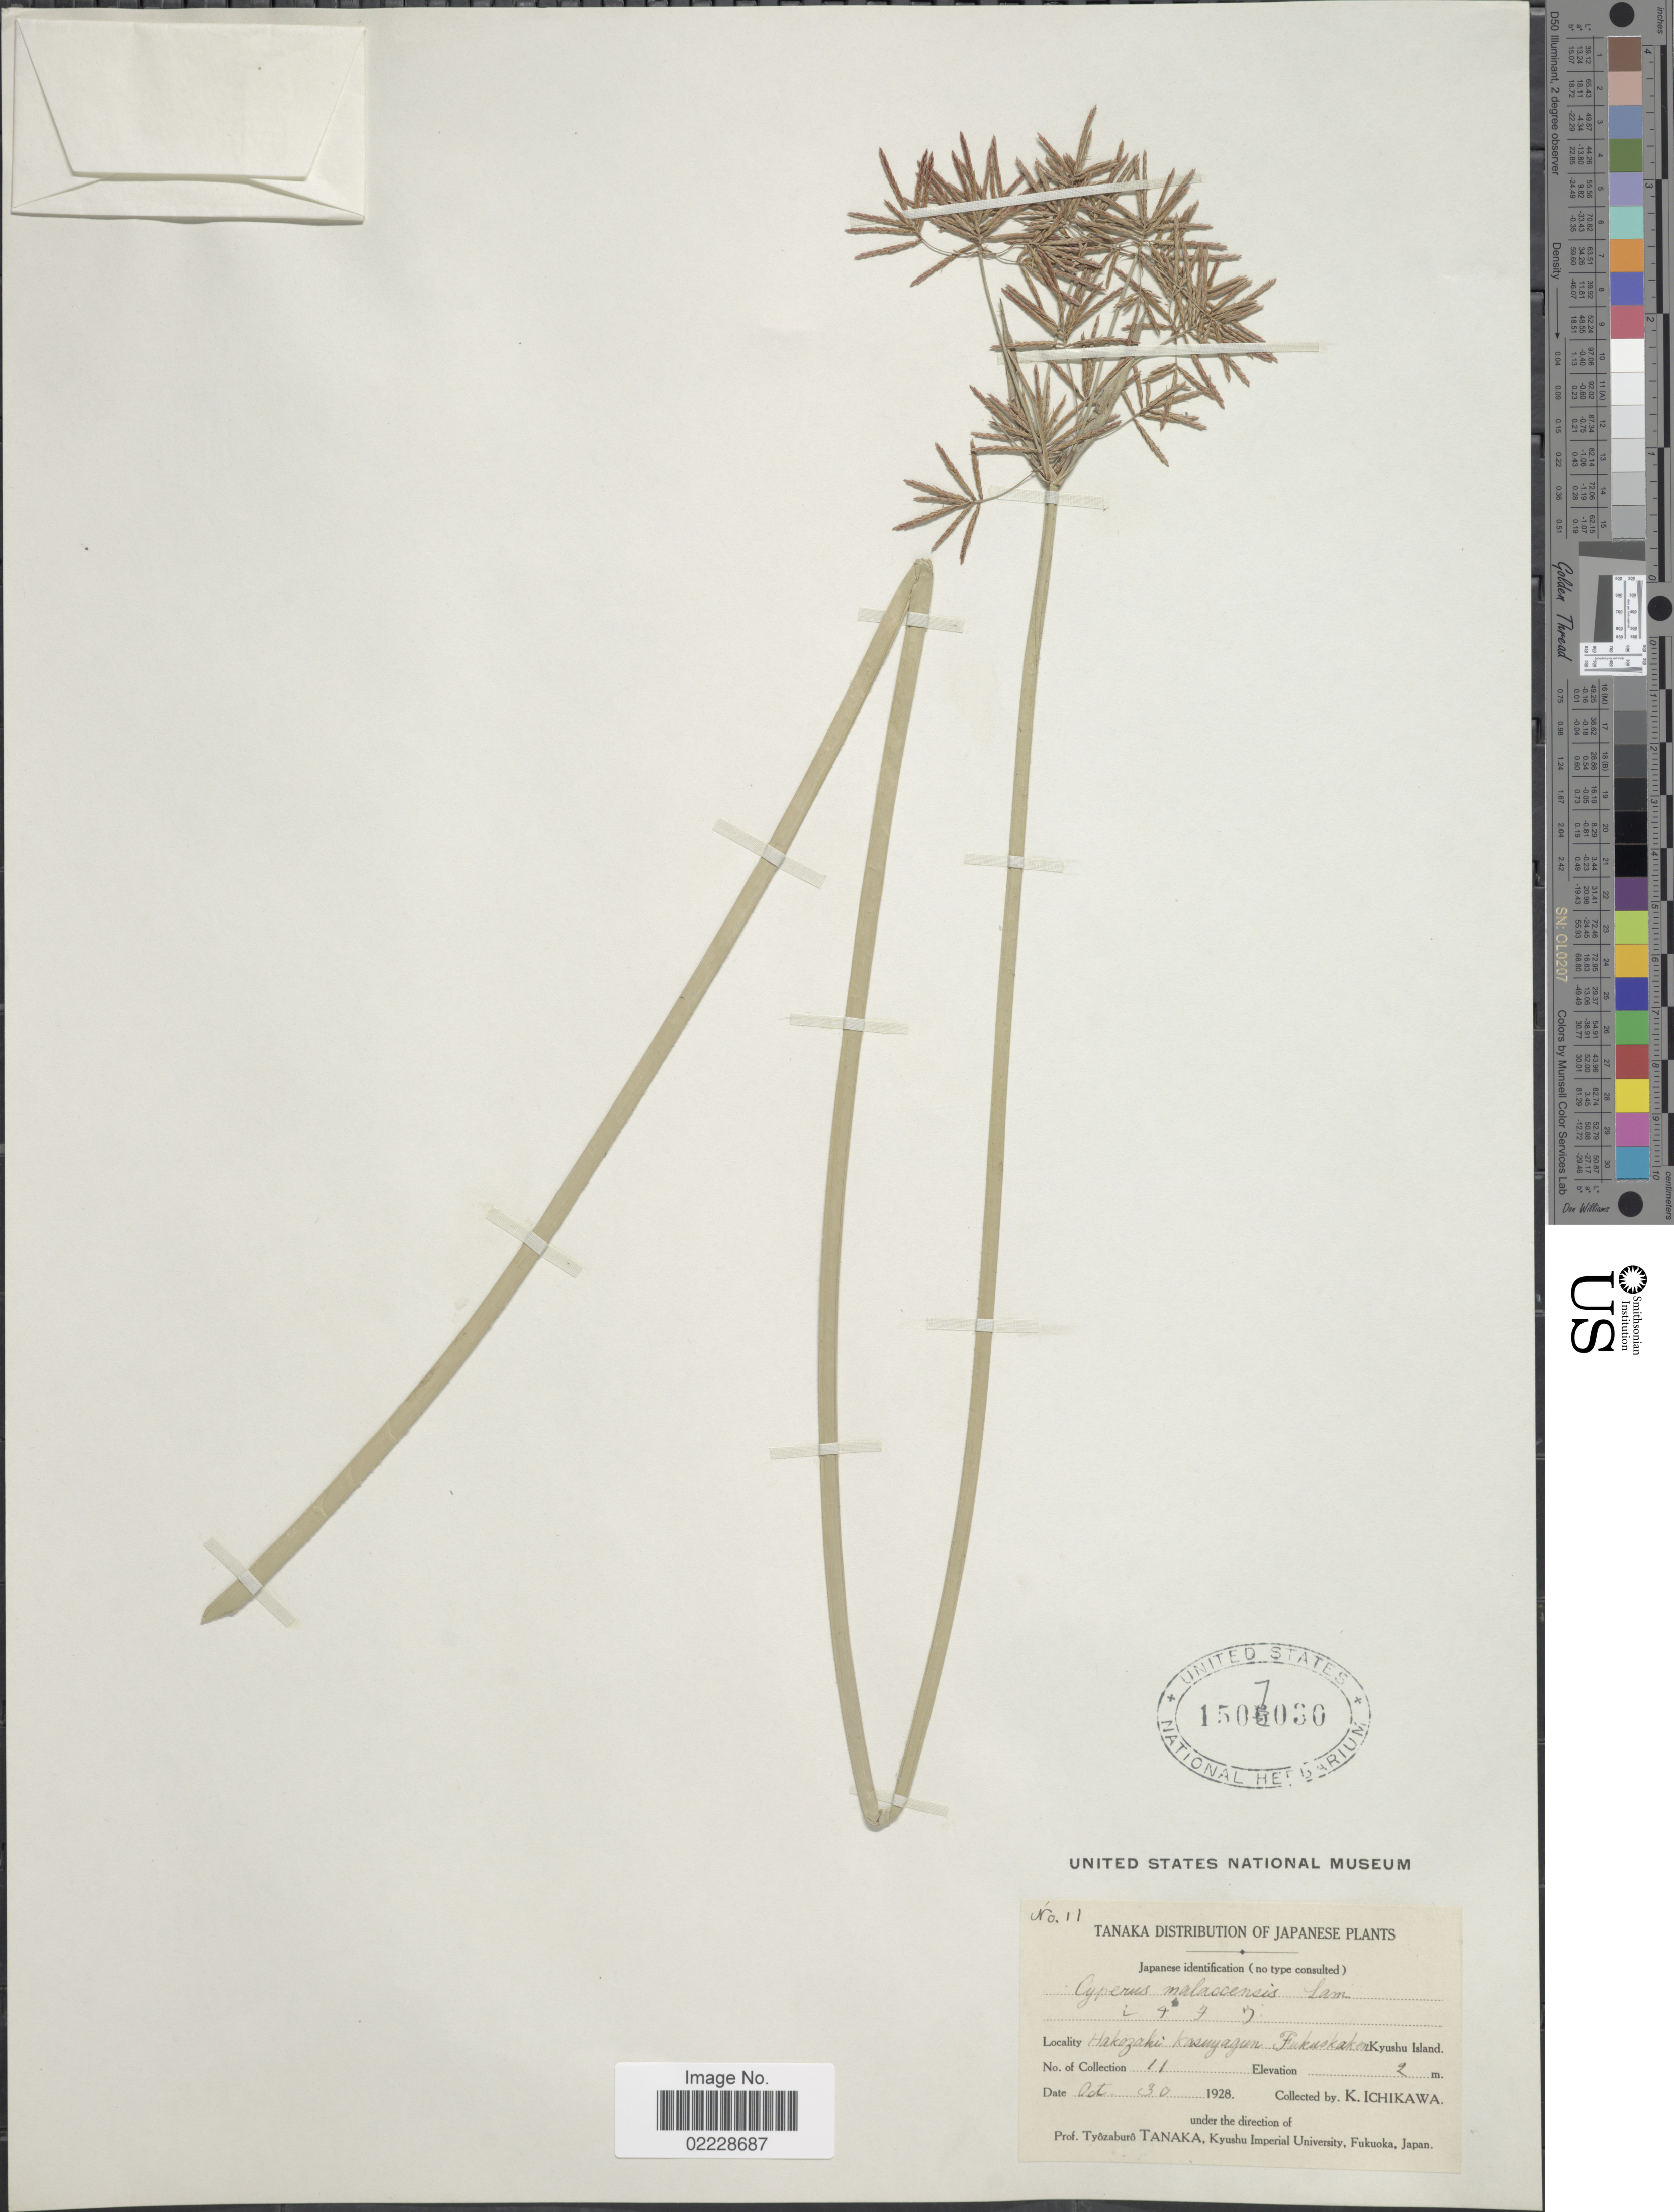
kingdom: Plantae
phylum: Tracheophyta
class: Liliopsida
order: Poales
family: Cyperaceae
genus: Cyperus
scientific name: Cyperus malaccensis subsp. monophyllus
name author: (Vahl) T. Koyama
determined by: Strong, Mark T., (BOT), Smithsonian Institution - National Museum of Natural History (UNITED STATES)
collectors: K. Ichikawa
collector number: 11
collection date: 1928-10-30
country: Japan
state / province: Hukuoka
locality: Hakozaki, Kasuyagun, Fukuokaken Kyushu Island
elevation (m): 2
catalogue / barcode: US 1507030